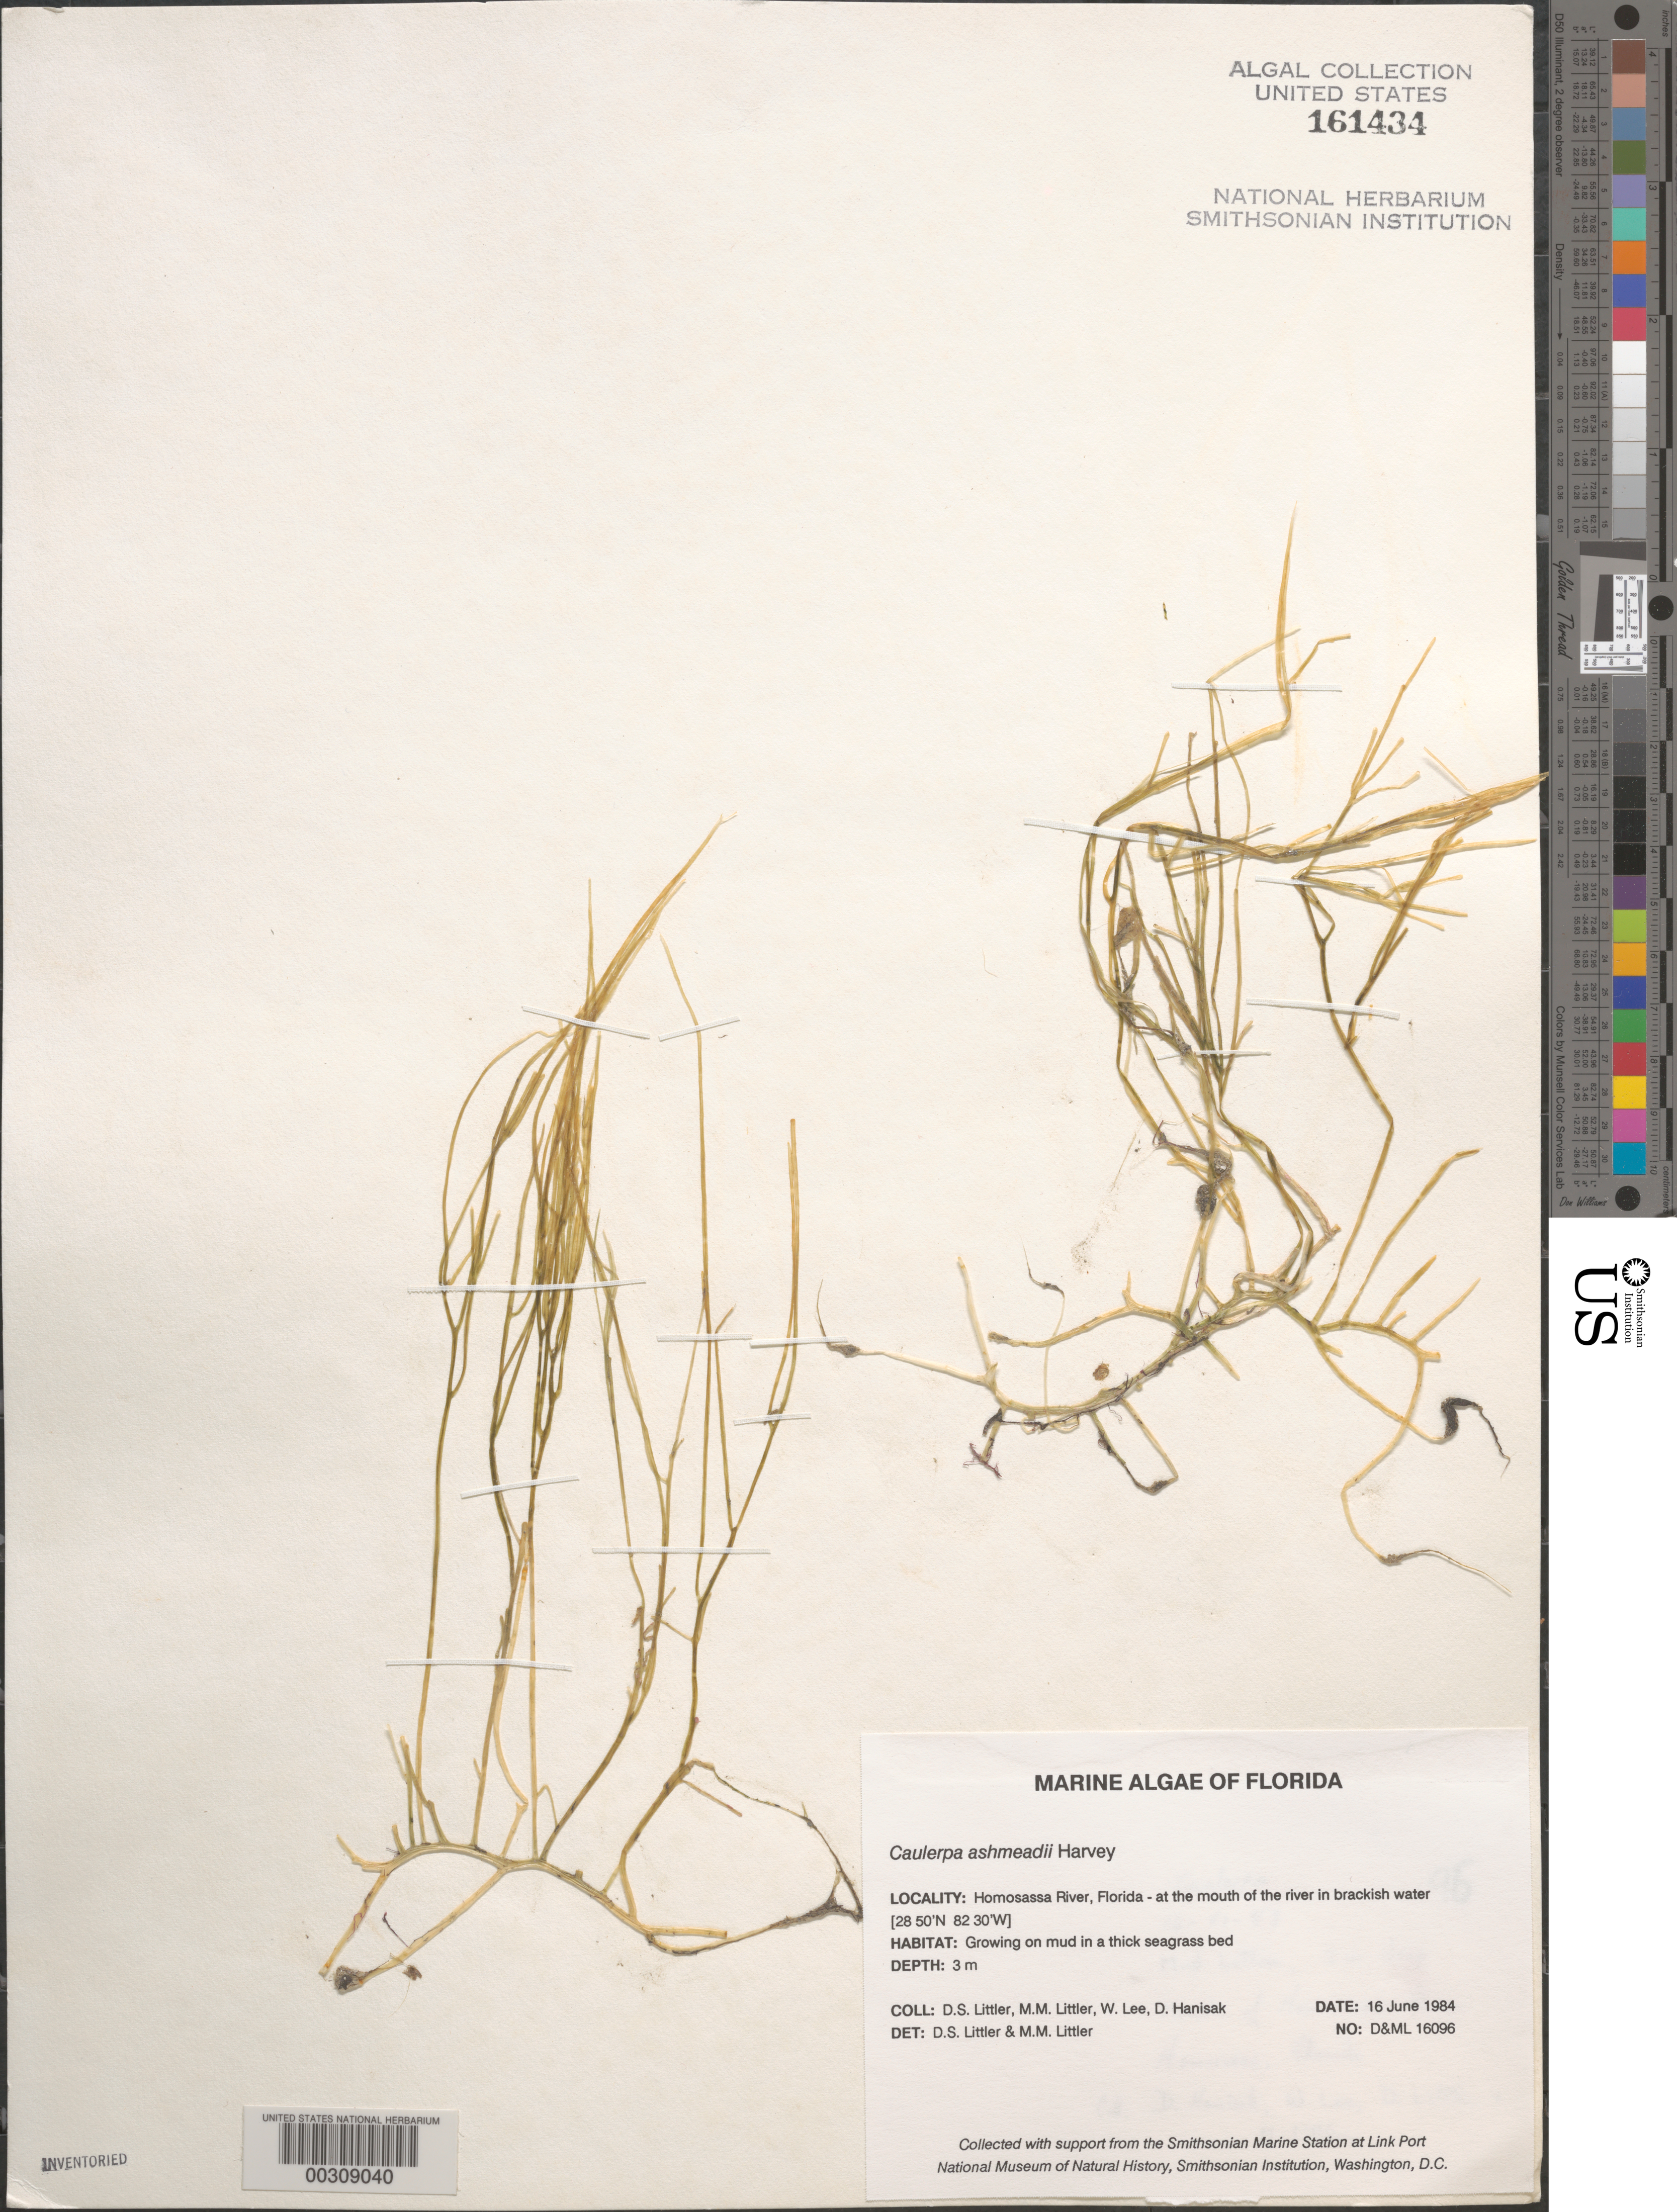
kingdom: Plantae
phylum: Chlorophyta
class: Ulvophyceae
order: Bryopsidales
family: Caulerpaceae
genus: Caulerpa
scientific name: Caulerpa ashmeadii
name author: Harv.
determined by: Littler, D. S.; Littler, M. M.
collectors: D. S. Littler, M. M. Littler, W. Lee & M. Hanisak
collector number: D&ML 16096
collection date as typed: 16 Jun 1984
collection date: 1984-06-16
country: United States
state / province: Florida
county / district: Citrus County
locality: Homosassa River mouth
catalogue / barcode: US 161434